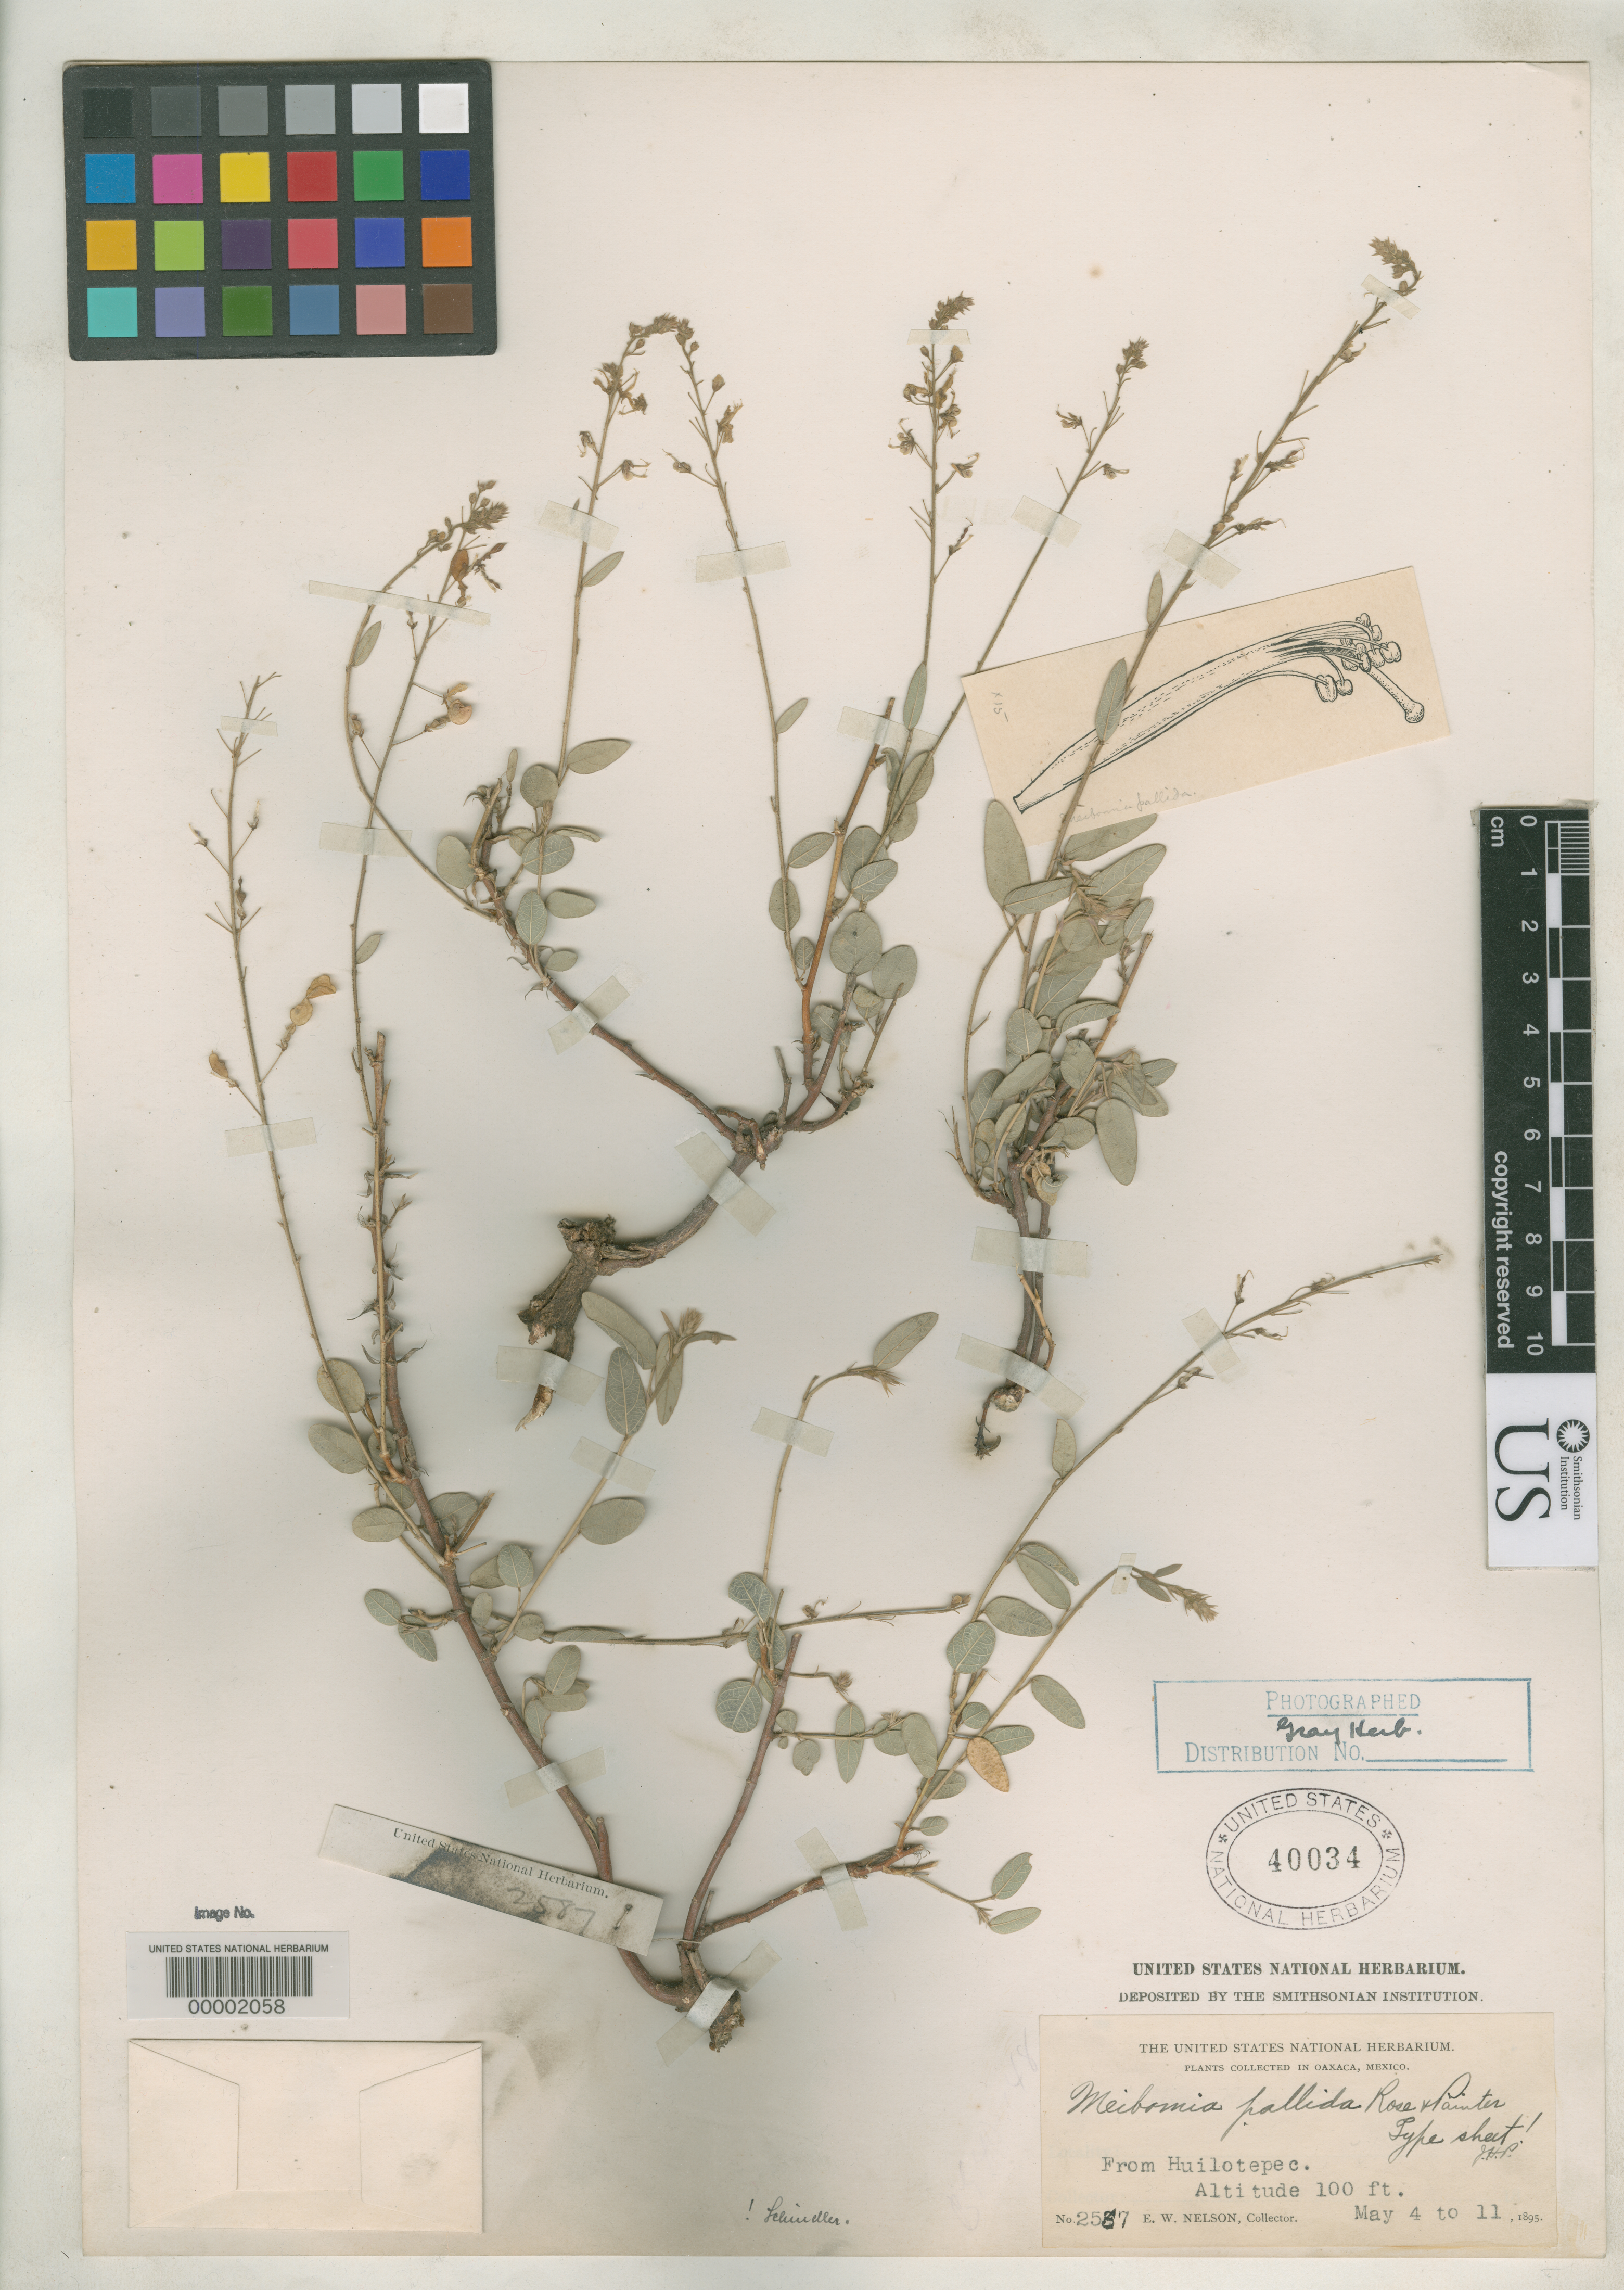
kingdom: Plantae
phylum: Tracheophyta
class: Magnoliopsida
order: Fabales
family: Fabaceae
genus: Meibomia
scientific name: Meibomia pallida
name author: Rose & J.H. Painter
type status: Holotype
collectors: E. W. Nelson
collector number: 2587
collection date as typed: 04 May 1895 to 11 May 1895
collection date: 1895-05-04/1895-05-11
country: Mexico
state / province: Oaxaca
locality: Huilotepec.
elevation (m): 25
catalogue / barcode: US 40034